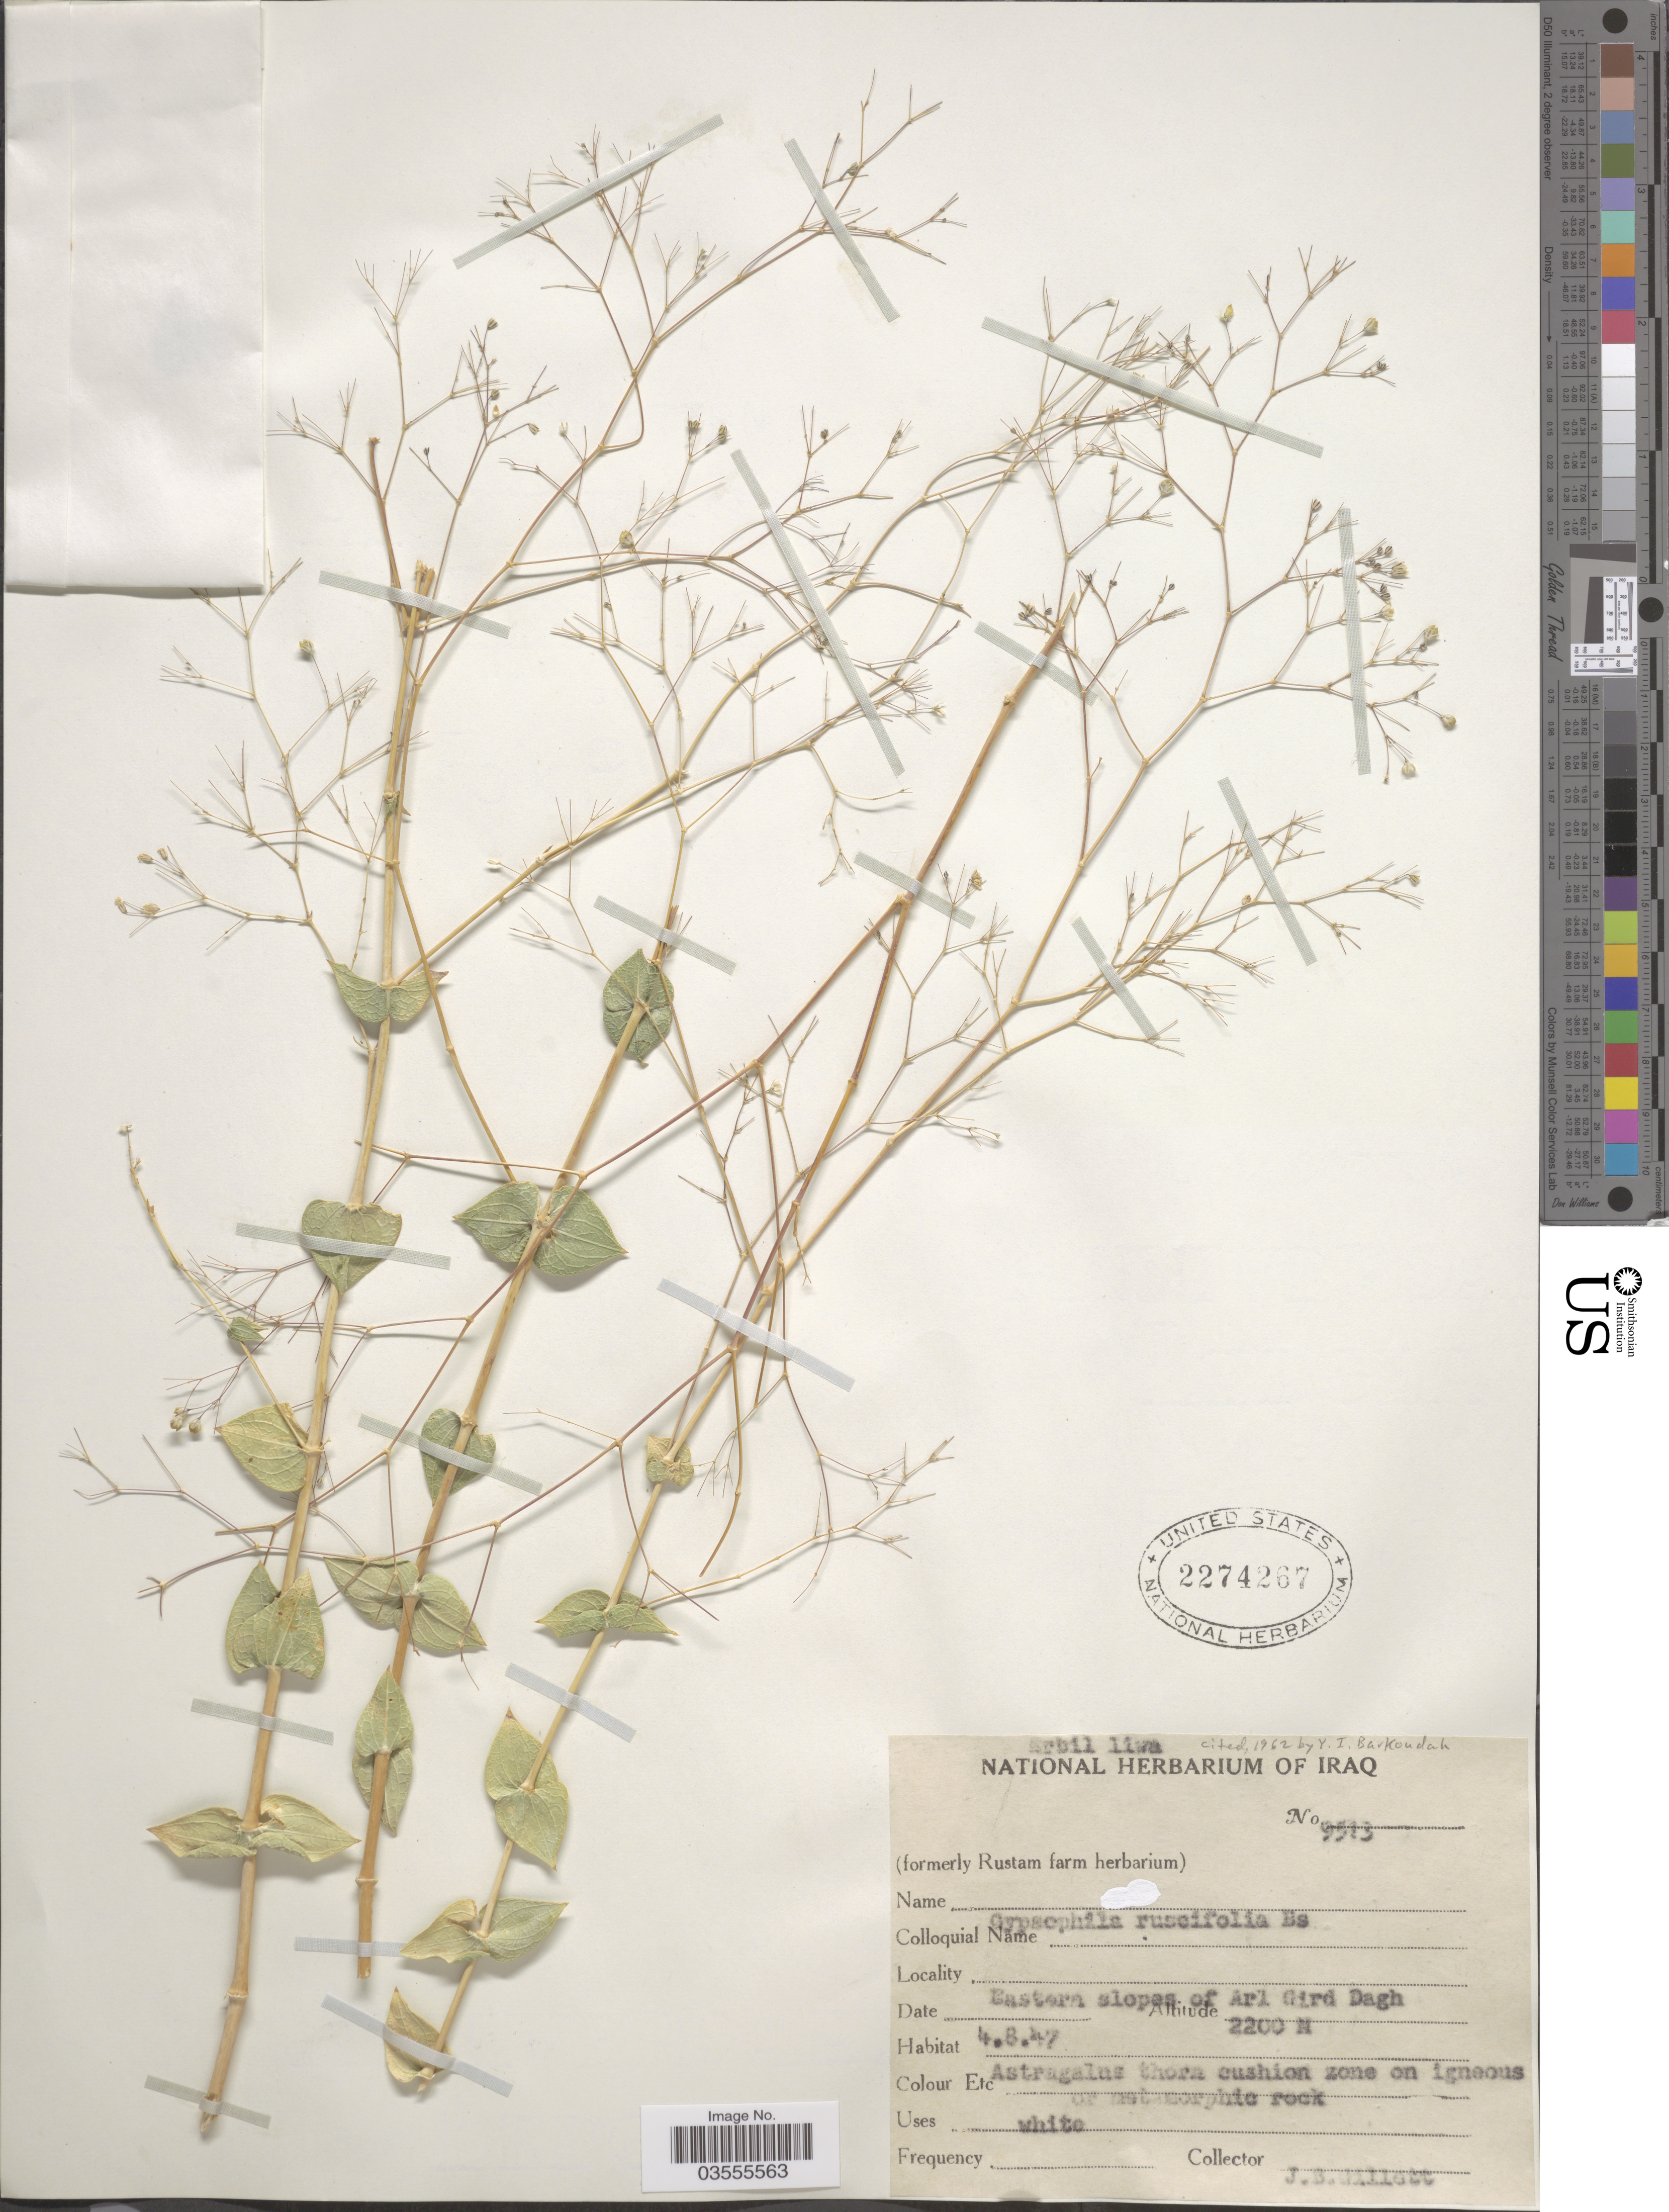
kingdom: Plantae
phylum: Tracheophyta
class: Magnoliopsida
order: Caryophyllales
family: Caryophyllaceae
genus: Gypsophila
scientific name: Gypsophila ruscifolia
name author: Boiss.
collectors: J. B. Gillett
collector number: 9513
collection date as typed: Transcribed d/m/y: 4/8/47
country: Iraq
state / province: Arbīl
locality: Erbil liwa. Eastern slopes of Arl Gird Dagh.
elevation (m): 2200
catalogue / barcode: US 2274267